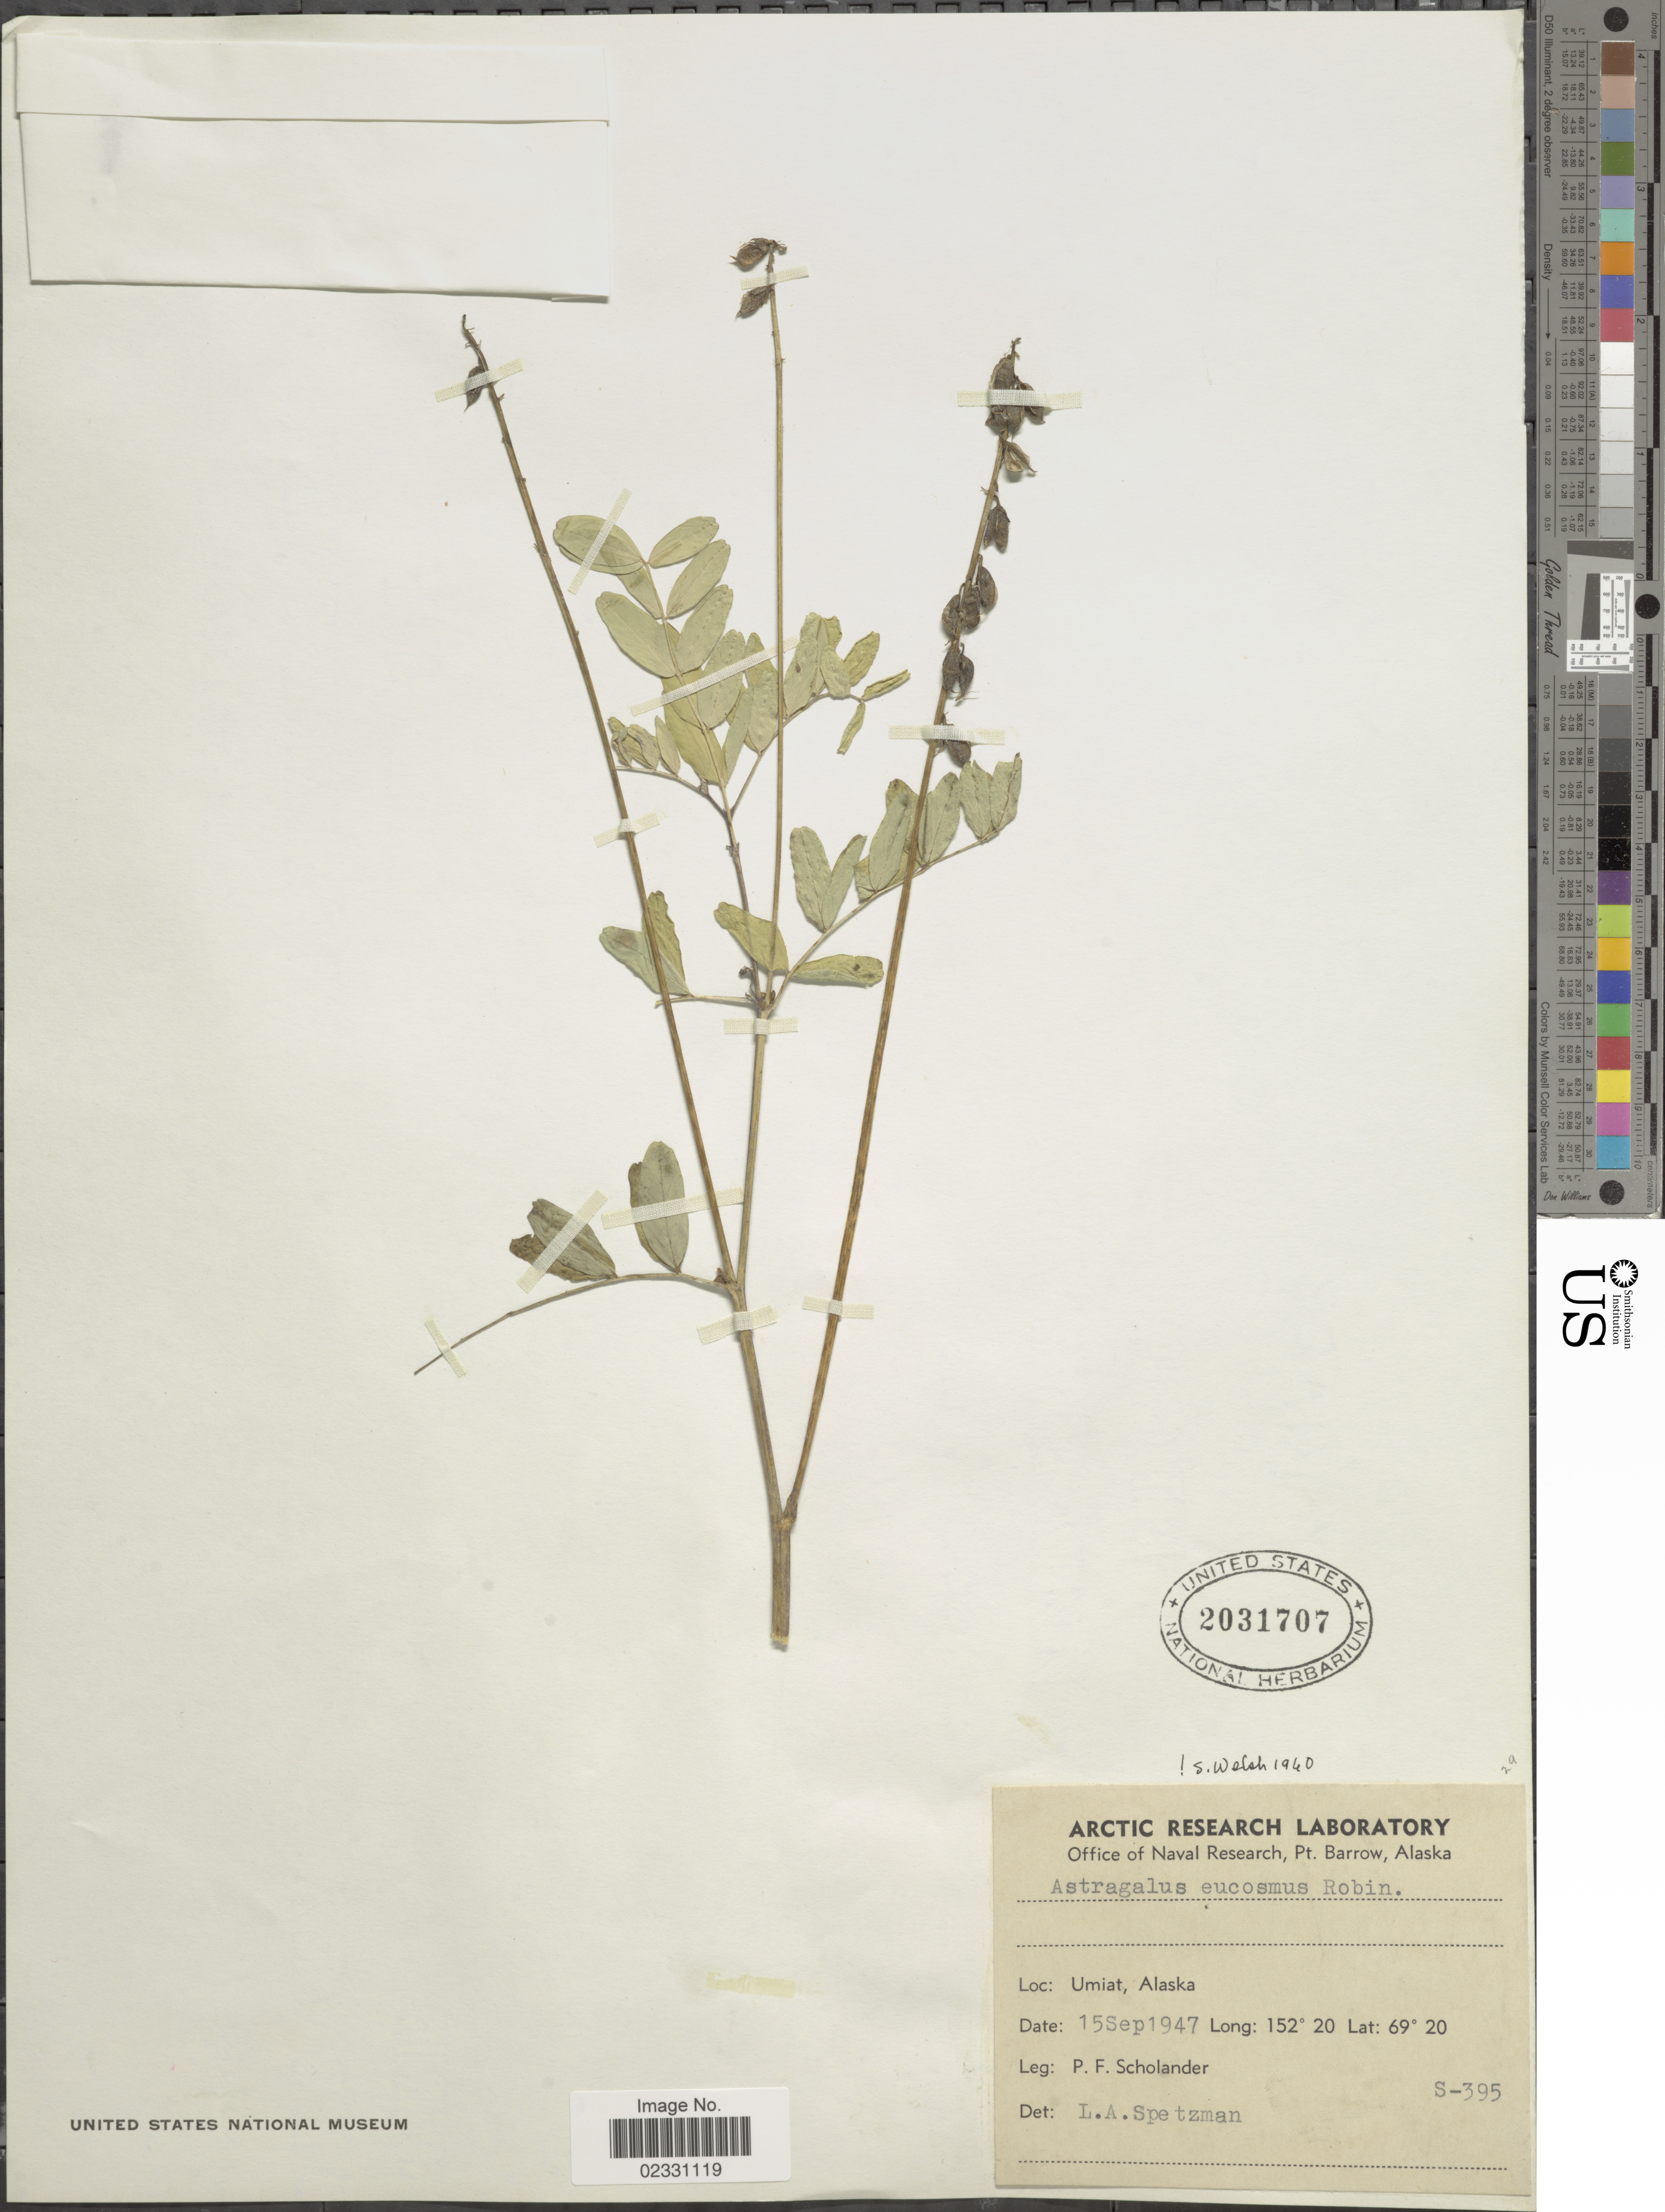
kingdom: Plantae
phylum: Tracheophyta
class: Magnoliopsida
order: Fabales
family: Fabaceae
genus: Astragalus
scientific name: Astragalus eucosmus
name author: B.L. Rob.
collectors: P. Scholander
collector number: S-395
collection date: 1947-09-15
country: United States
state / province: Alaska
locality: Umiat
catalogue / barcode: US 2031707